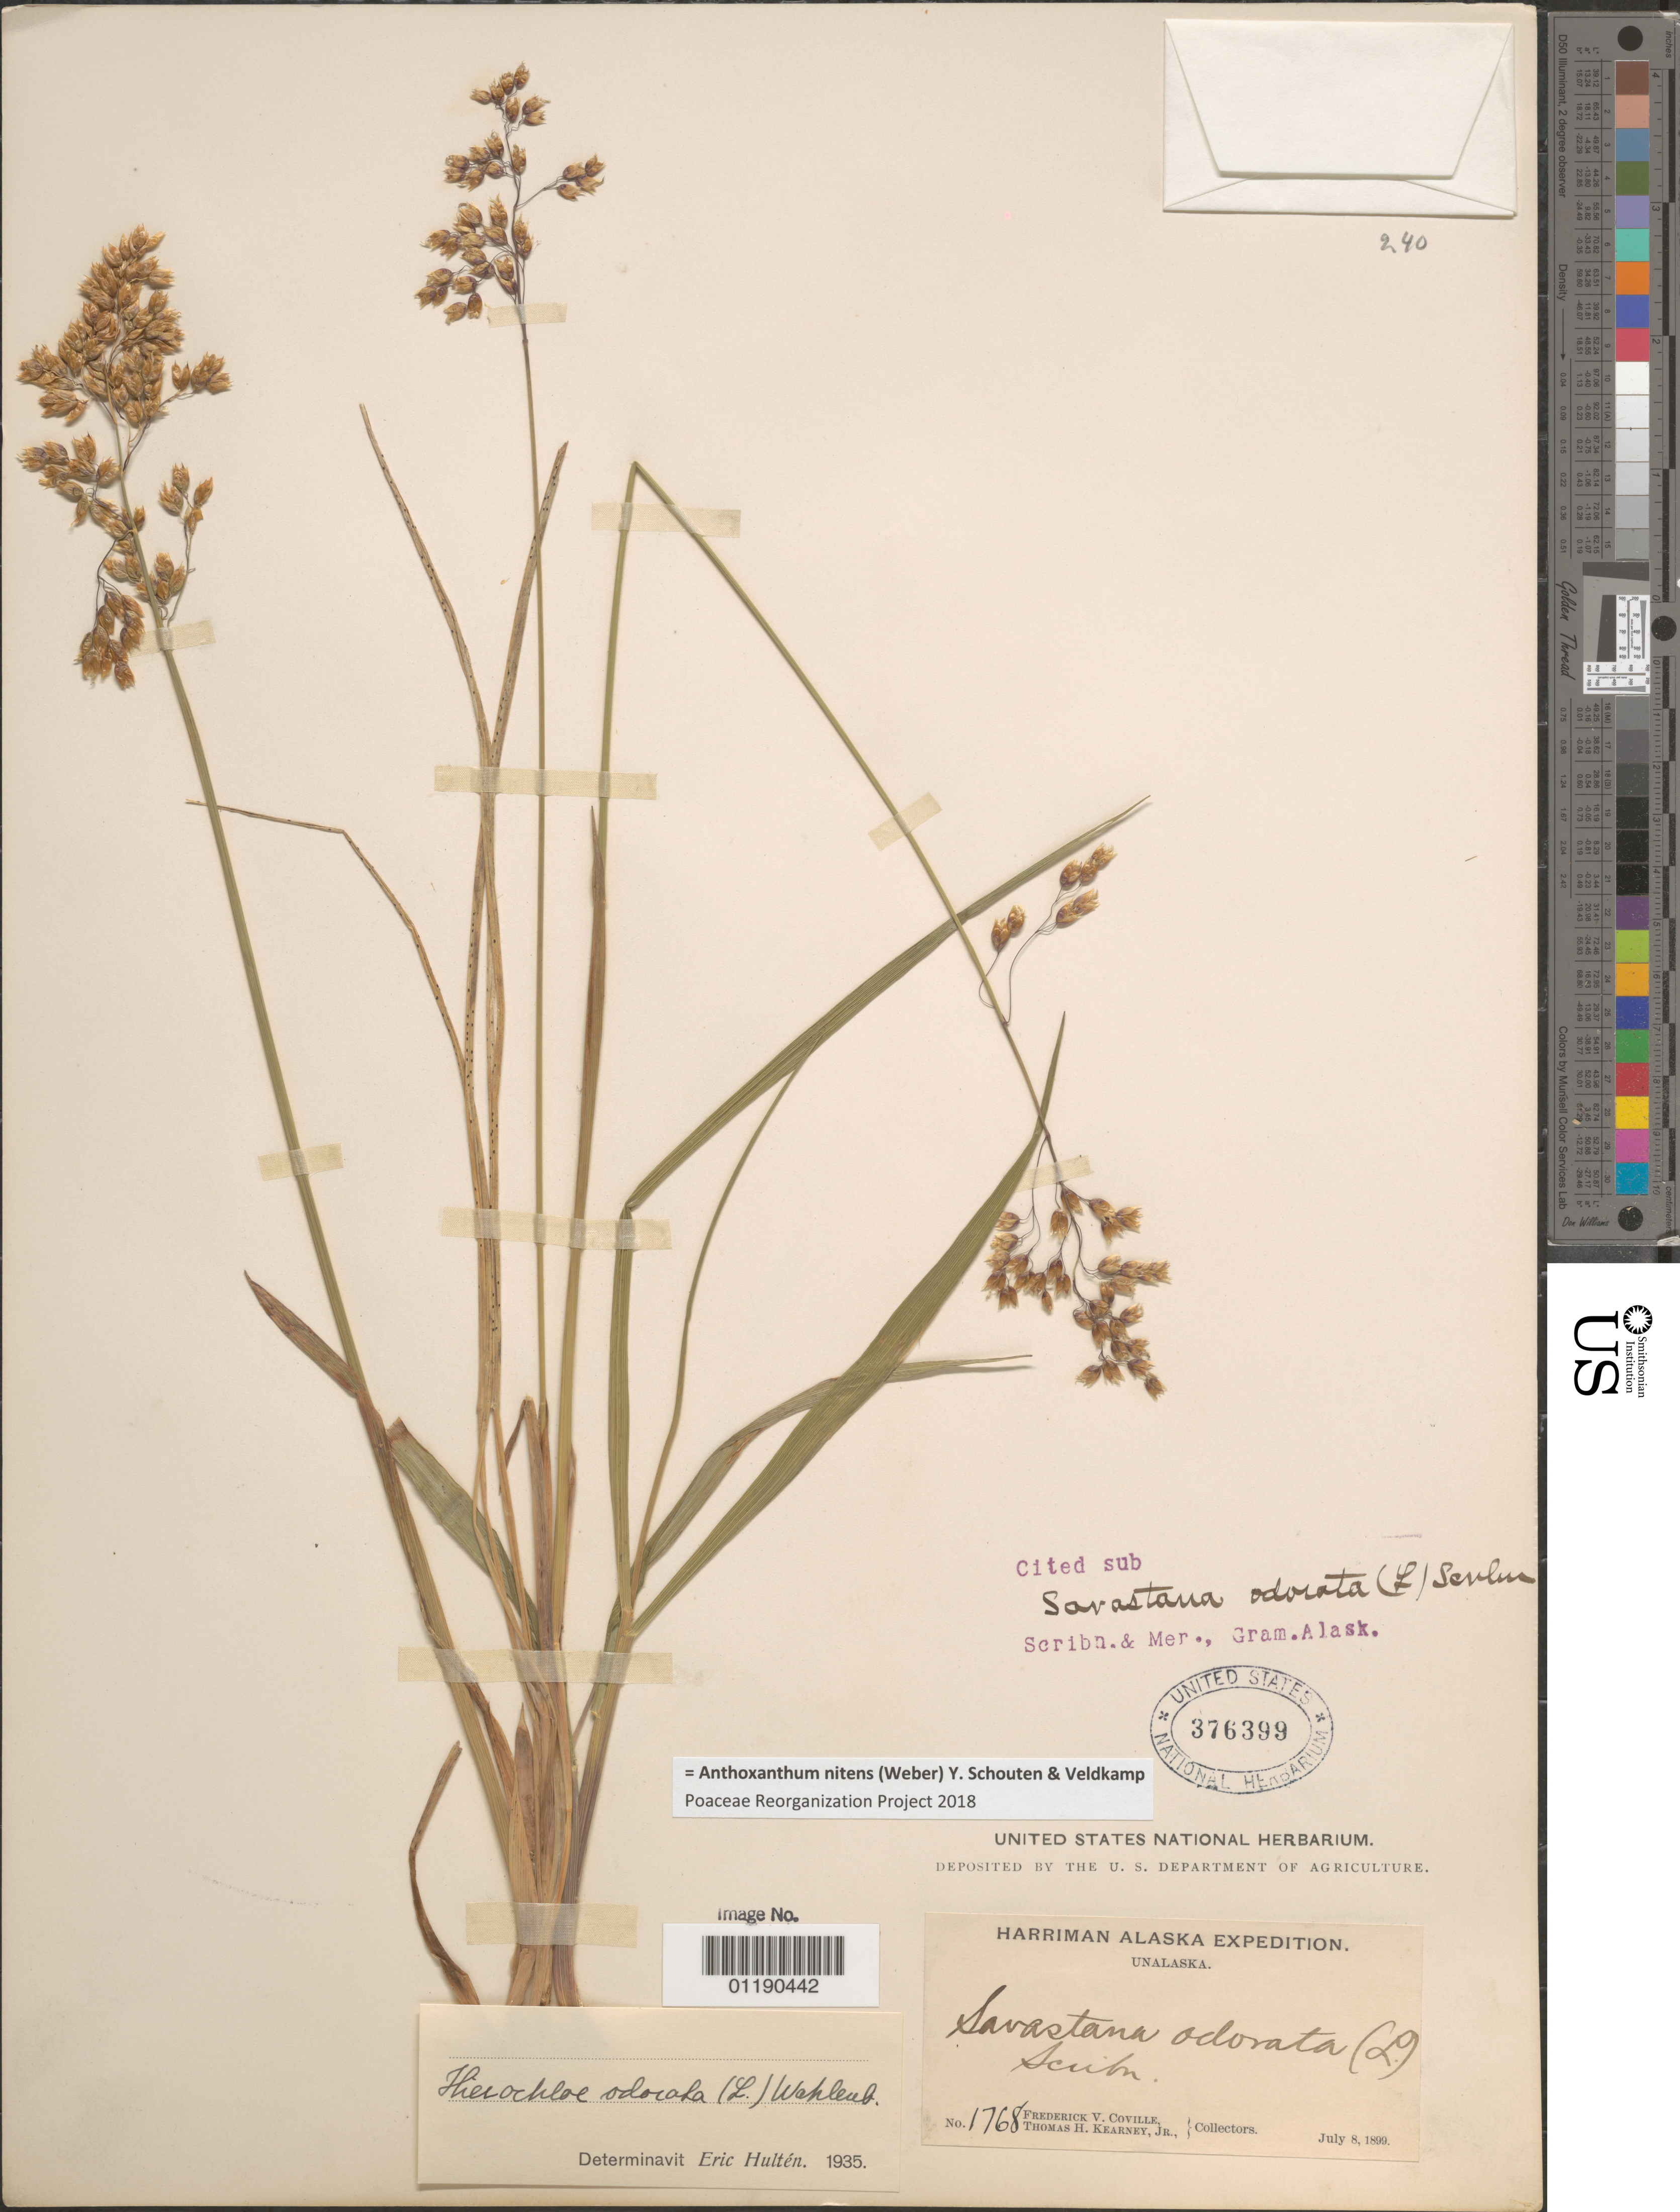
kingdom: Plantae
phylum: Tracheophyta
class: Liliopsida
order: Poales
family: Poaceae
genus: Anthoxanthum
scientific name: Anthoxanthum nitens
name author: (G.H. Weber) R.T.A. Schouten & Veldkamp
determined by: Poaceae Reorganization Project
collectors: F. V. Coville & T. H. Kearney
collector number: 1768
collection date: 1899-07-08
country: United States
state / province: Alaska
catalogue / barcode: US 376399